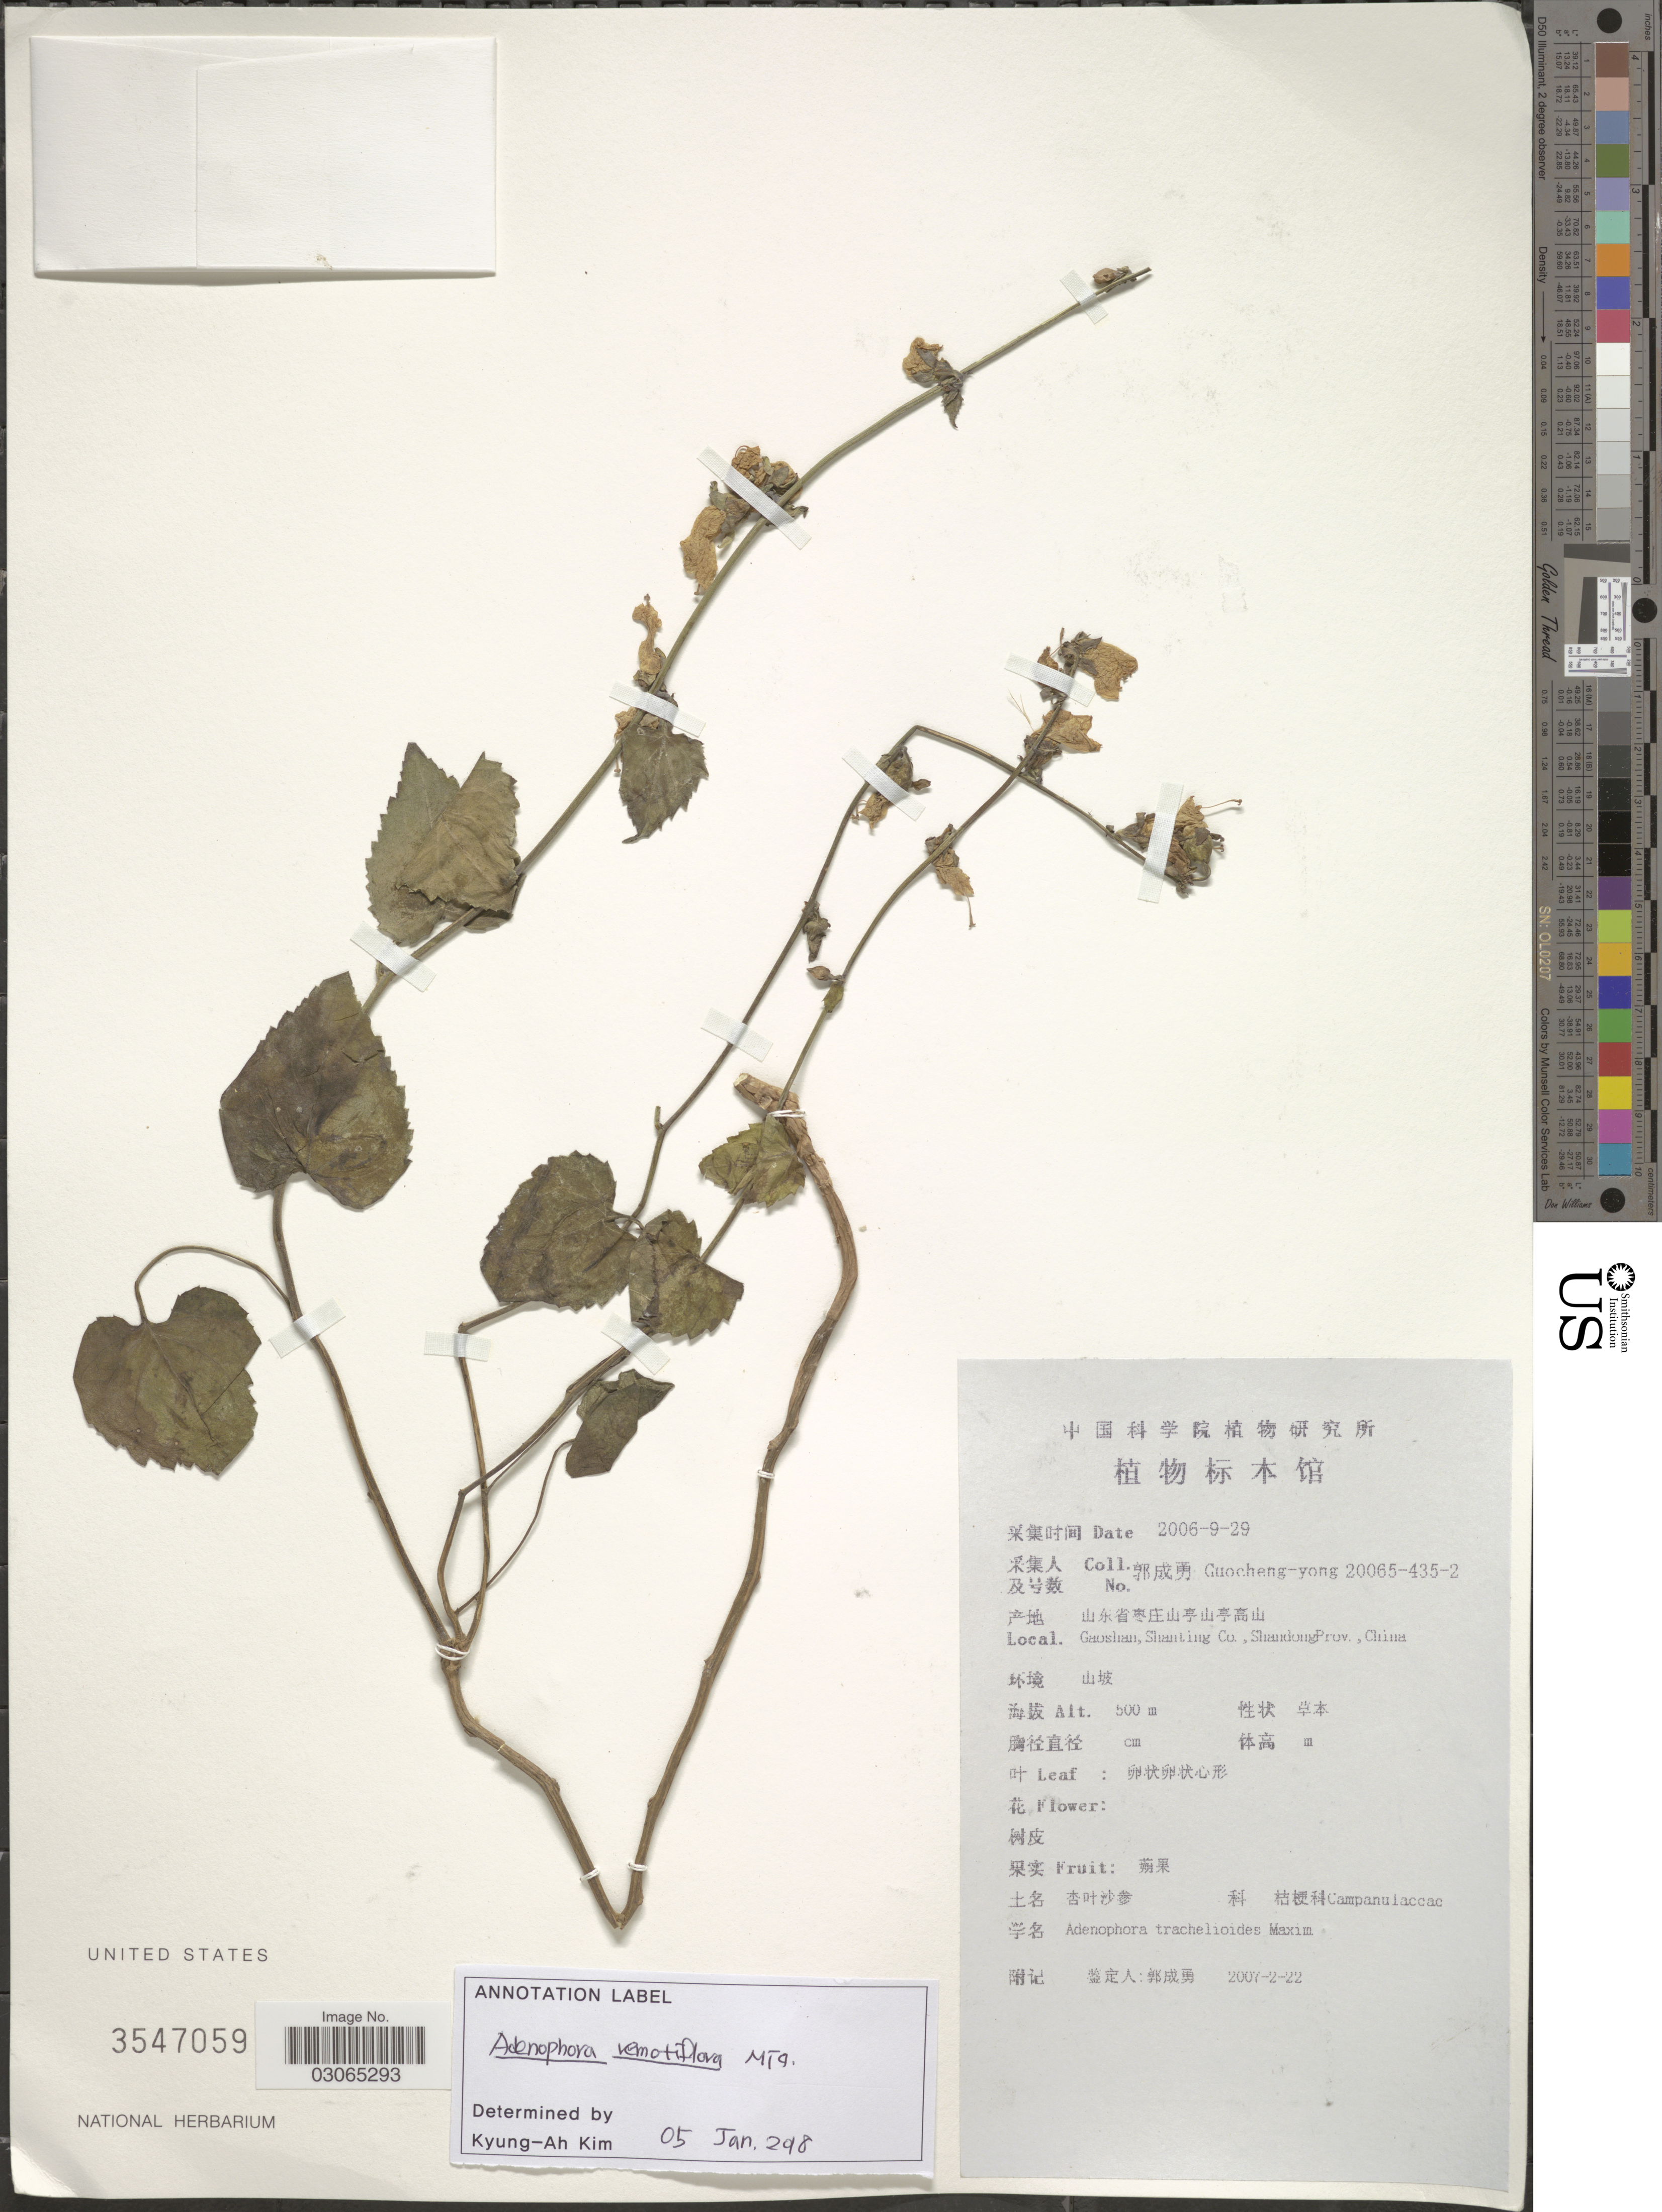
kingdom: Plantae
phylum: Tracheophyta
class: Magnoliopsida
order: Asterales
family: Campanulaceae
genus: Adenophora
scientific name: Adenophora remotiflora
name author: (Siebold & Zucc.) Miq.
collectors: Guo cheng-yong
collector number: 20065-435-2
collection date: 2006-09-29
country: China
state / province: Shandong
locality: Gaoshan, Shanting Co.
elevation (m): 500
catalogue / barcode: US 3547059